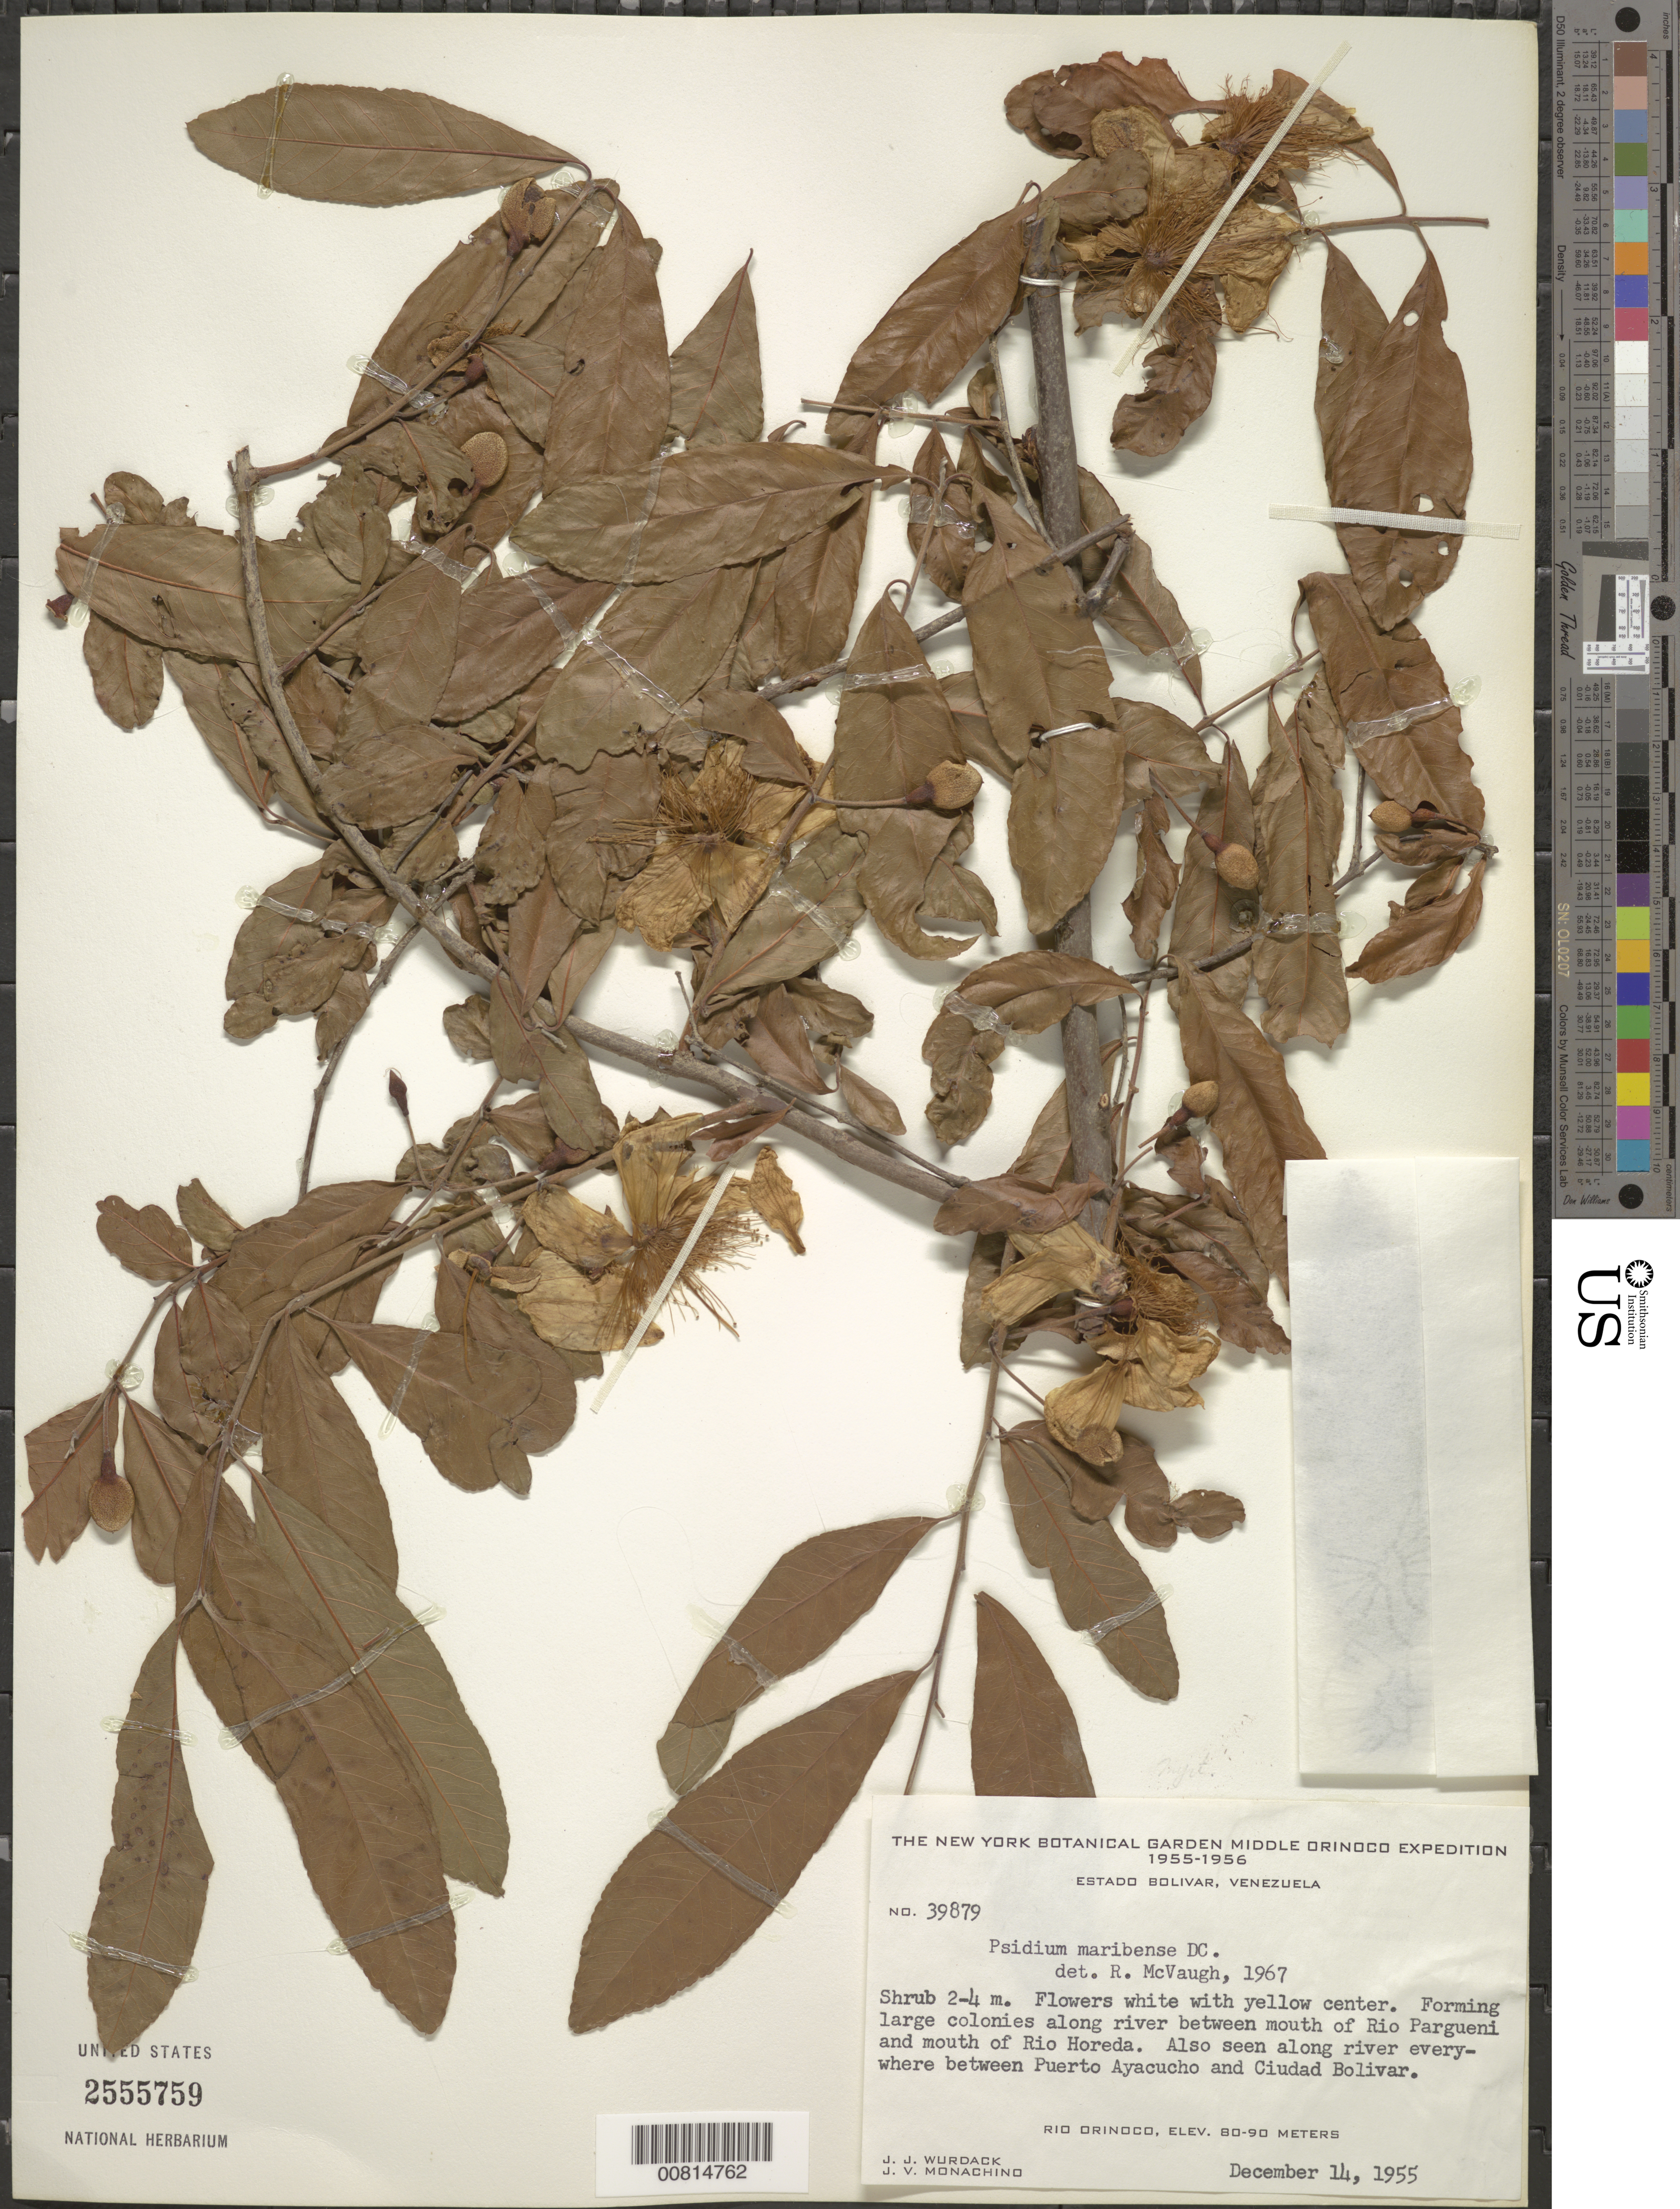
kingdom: Plantae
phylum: Tracheophyta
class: Magnoliopsida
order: Myrtales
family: Myrtaceae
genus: Psidium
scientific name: Psidium maribense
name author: DC.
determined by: McVaugh, R.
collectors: J. J. Wurdack & J. V. Monachino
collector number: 39879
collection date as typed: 14-Dec-55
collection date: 1955-12-14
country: Venezuela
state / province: Bolívar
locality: Río Pargueni, between mouth and Río Horeda; also seen along river everywhere between Puerto Ayacucho and Ciudad Bolívar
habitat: River banks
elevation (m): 80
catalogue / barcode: US 2555759